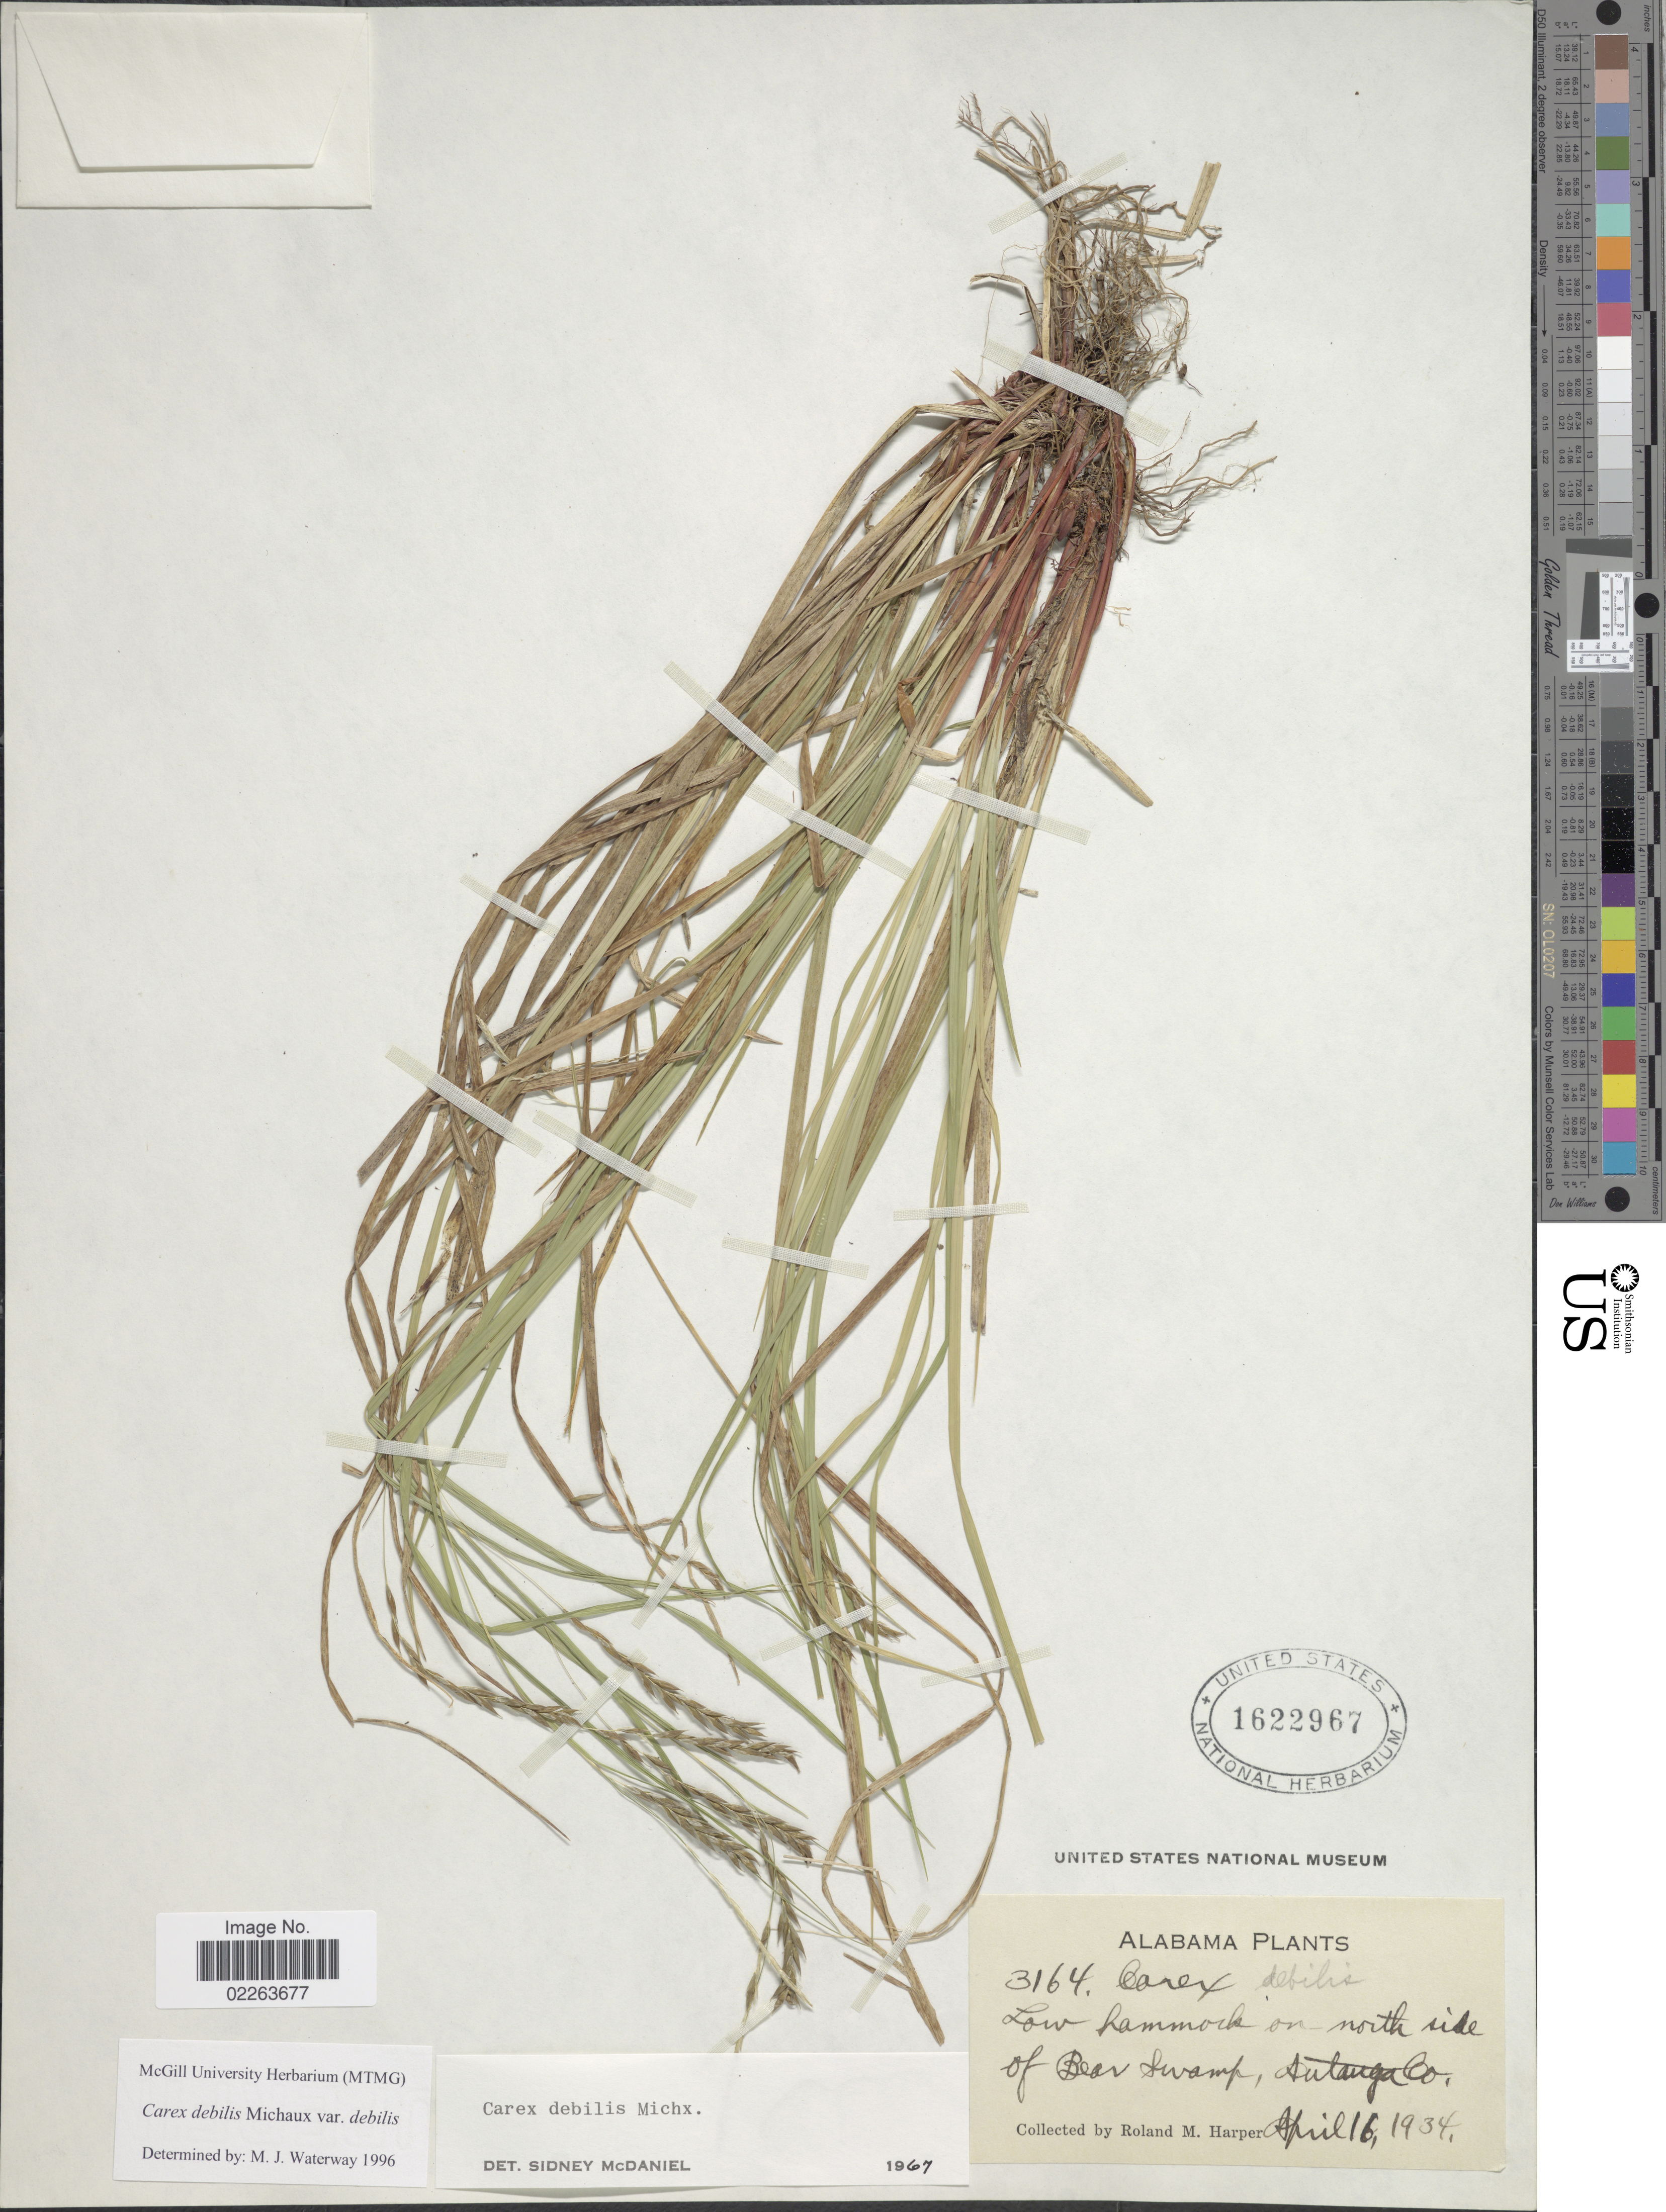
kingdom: Plantae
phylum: Tracheophyta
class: Liliopsida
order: Poales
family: Cyperaceae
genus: Carex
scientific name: Carex debilis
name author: Michx.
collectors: R. M. Harper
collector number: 3164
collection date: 1934-04-16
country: United States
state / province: Alabama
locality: Low hammock on north side of Bear Swamp, Autauga Co.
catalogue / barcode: US 1622967